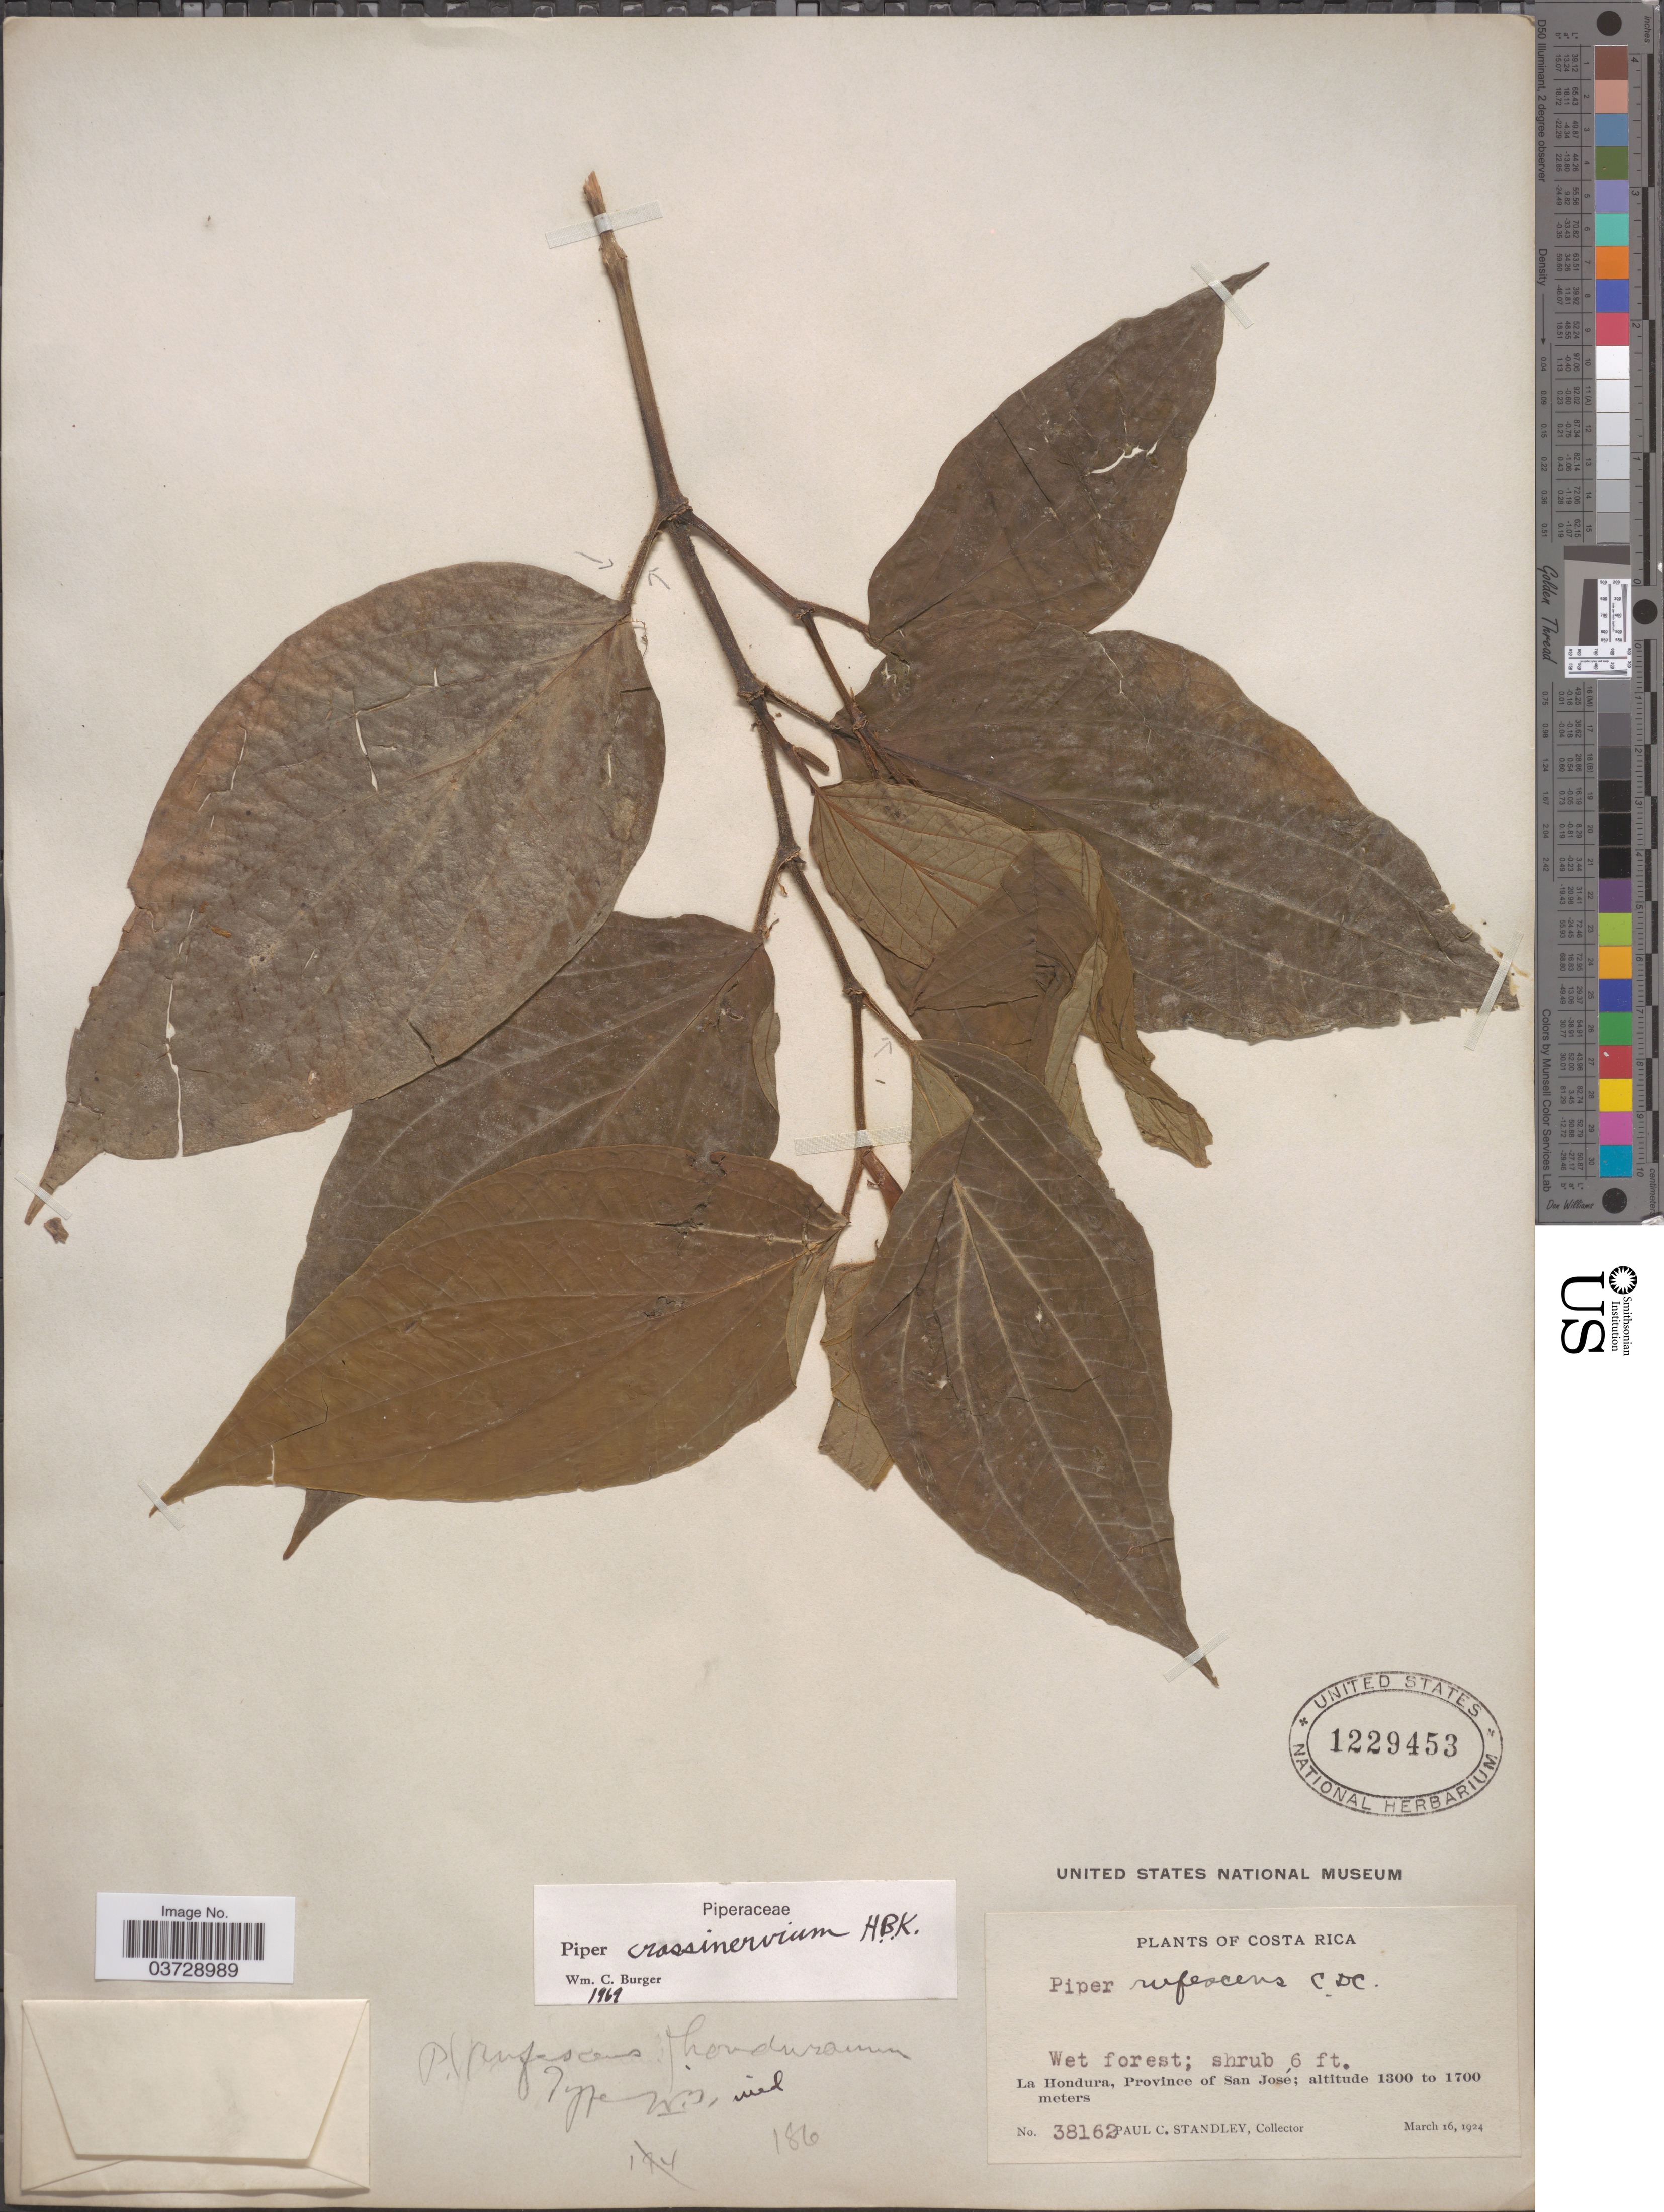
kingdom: Plantae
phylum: Tracheophyta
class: Magnoliopsida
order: Piperales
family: Piperaceae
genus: Piper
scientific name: Piper crassinervium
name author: Kunth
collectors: P. C. Standley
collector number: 38162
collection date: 1924-03-16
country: Costa Rica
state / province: San José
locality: La Hondura.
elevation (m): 1300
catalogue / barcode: US 1229453